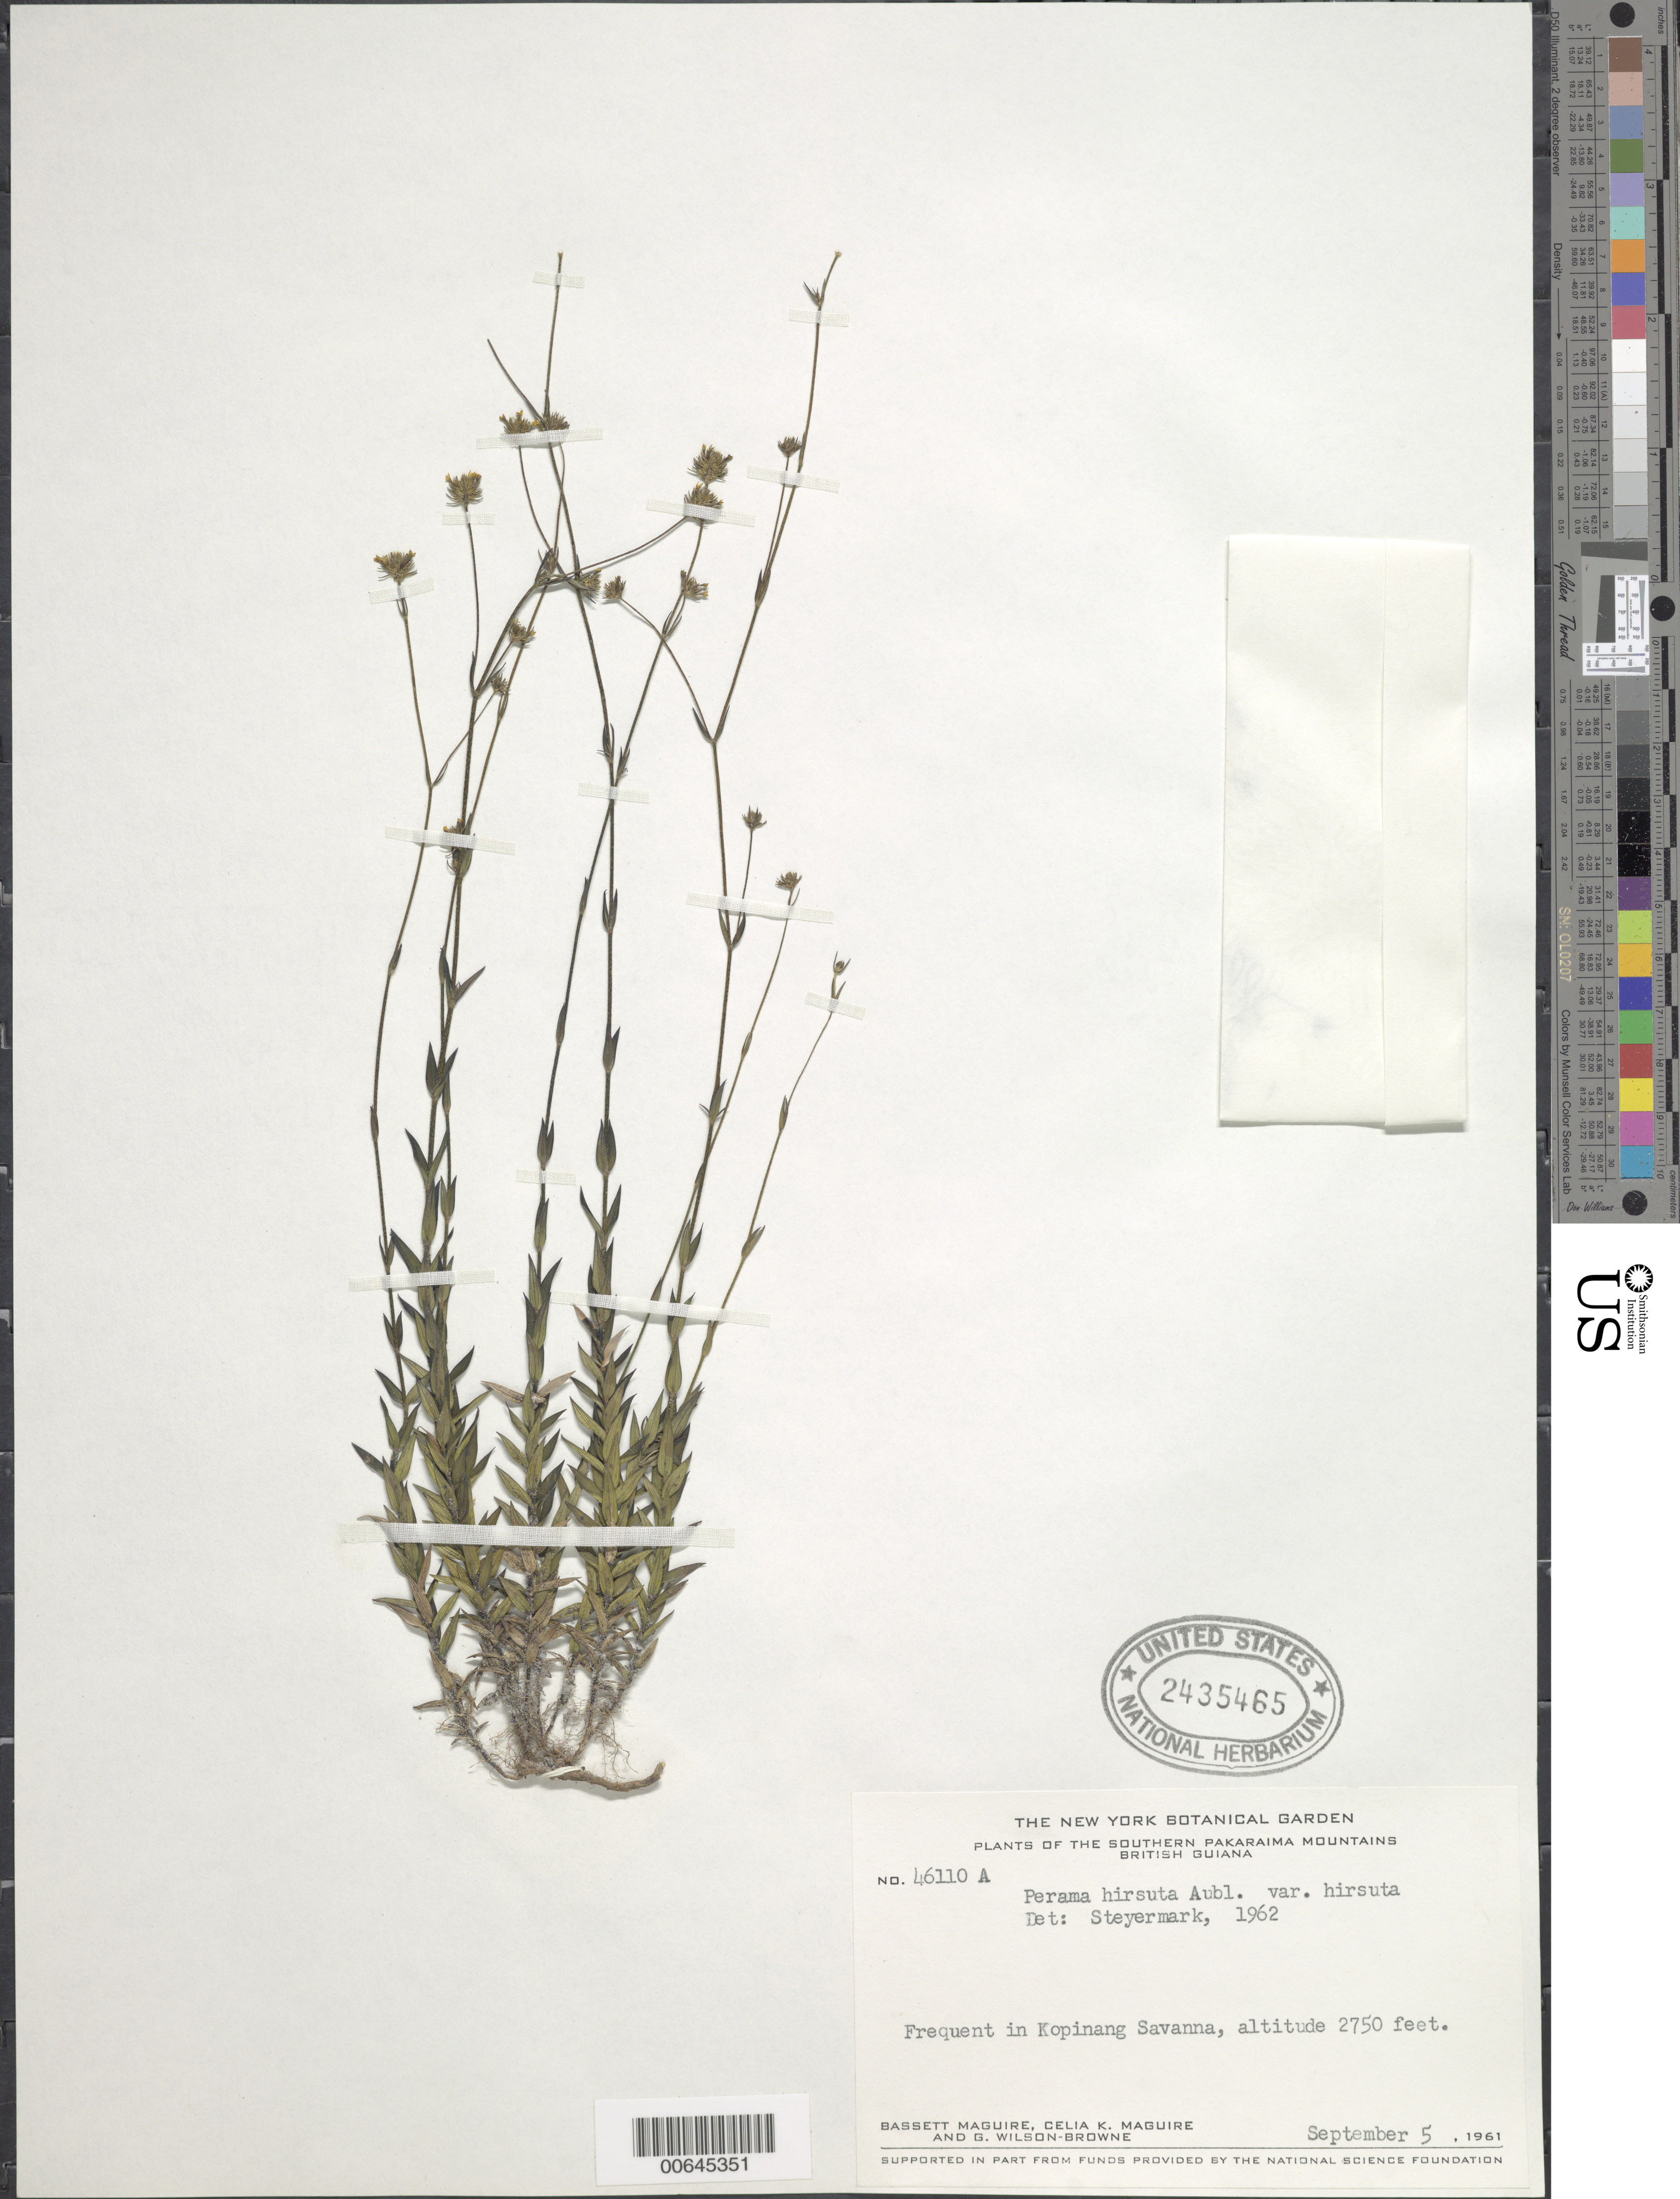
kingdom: Plantae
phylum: Tracheophyta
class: Magnoliopsida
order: Gentianales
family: Rubiaceae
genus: Perama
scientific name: Perama hirsuta var. hirsuta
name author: Aubl.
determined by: Steyermark, Julian A., (VEN)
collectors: B. Maguire, C. K. Maguire & G. Wilson-Browne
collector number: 46110 A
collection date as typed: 5-Sep-61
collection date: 1961-09-05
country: Guyana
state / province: Potaro-Siparuni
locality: Kopinang Savanna, S. Pakaraima Mts.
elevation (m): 838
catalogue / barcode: US 2435465